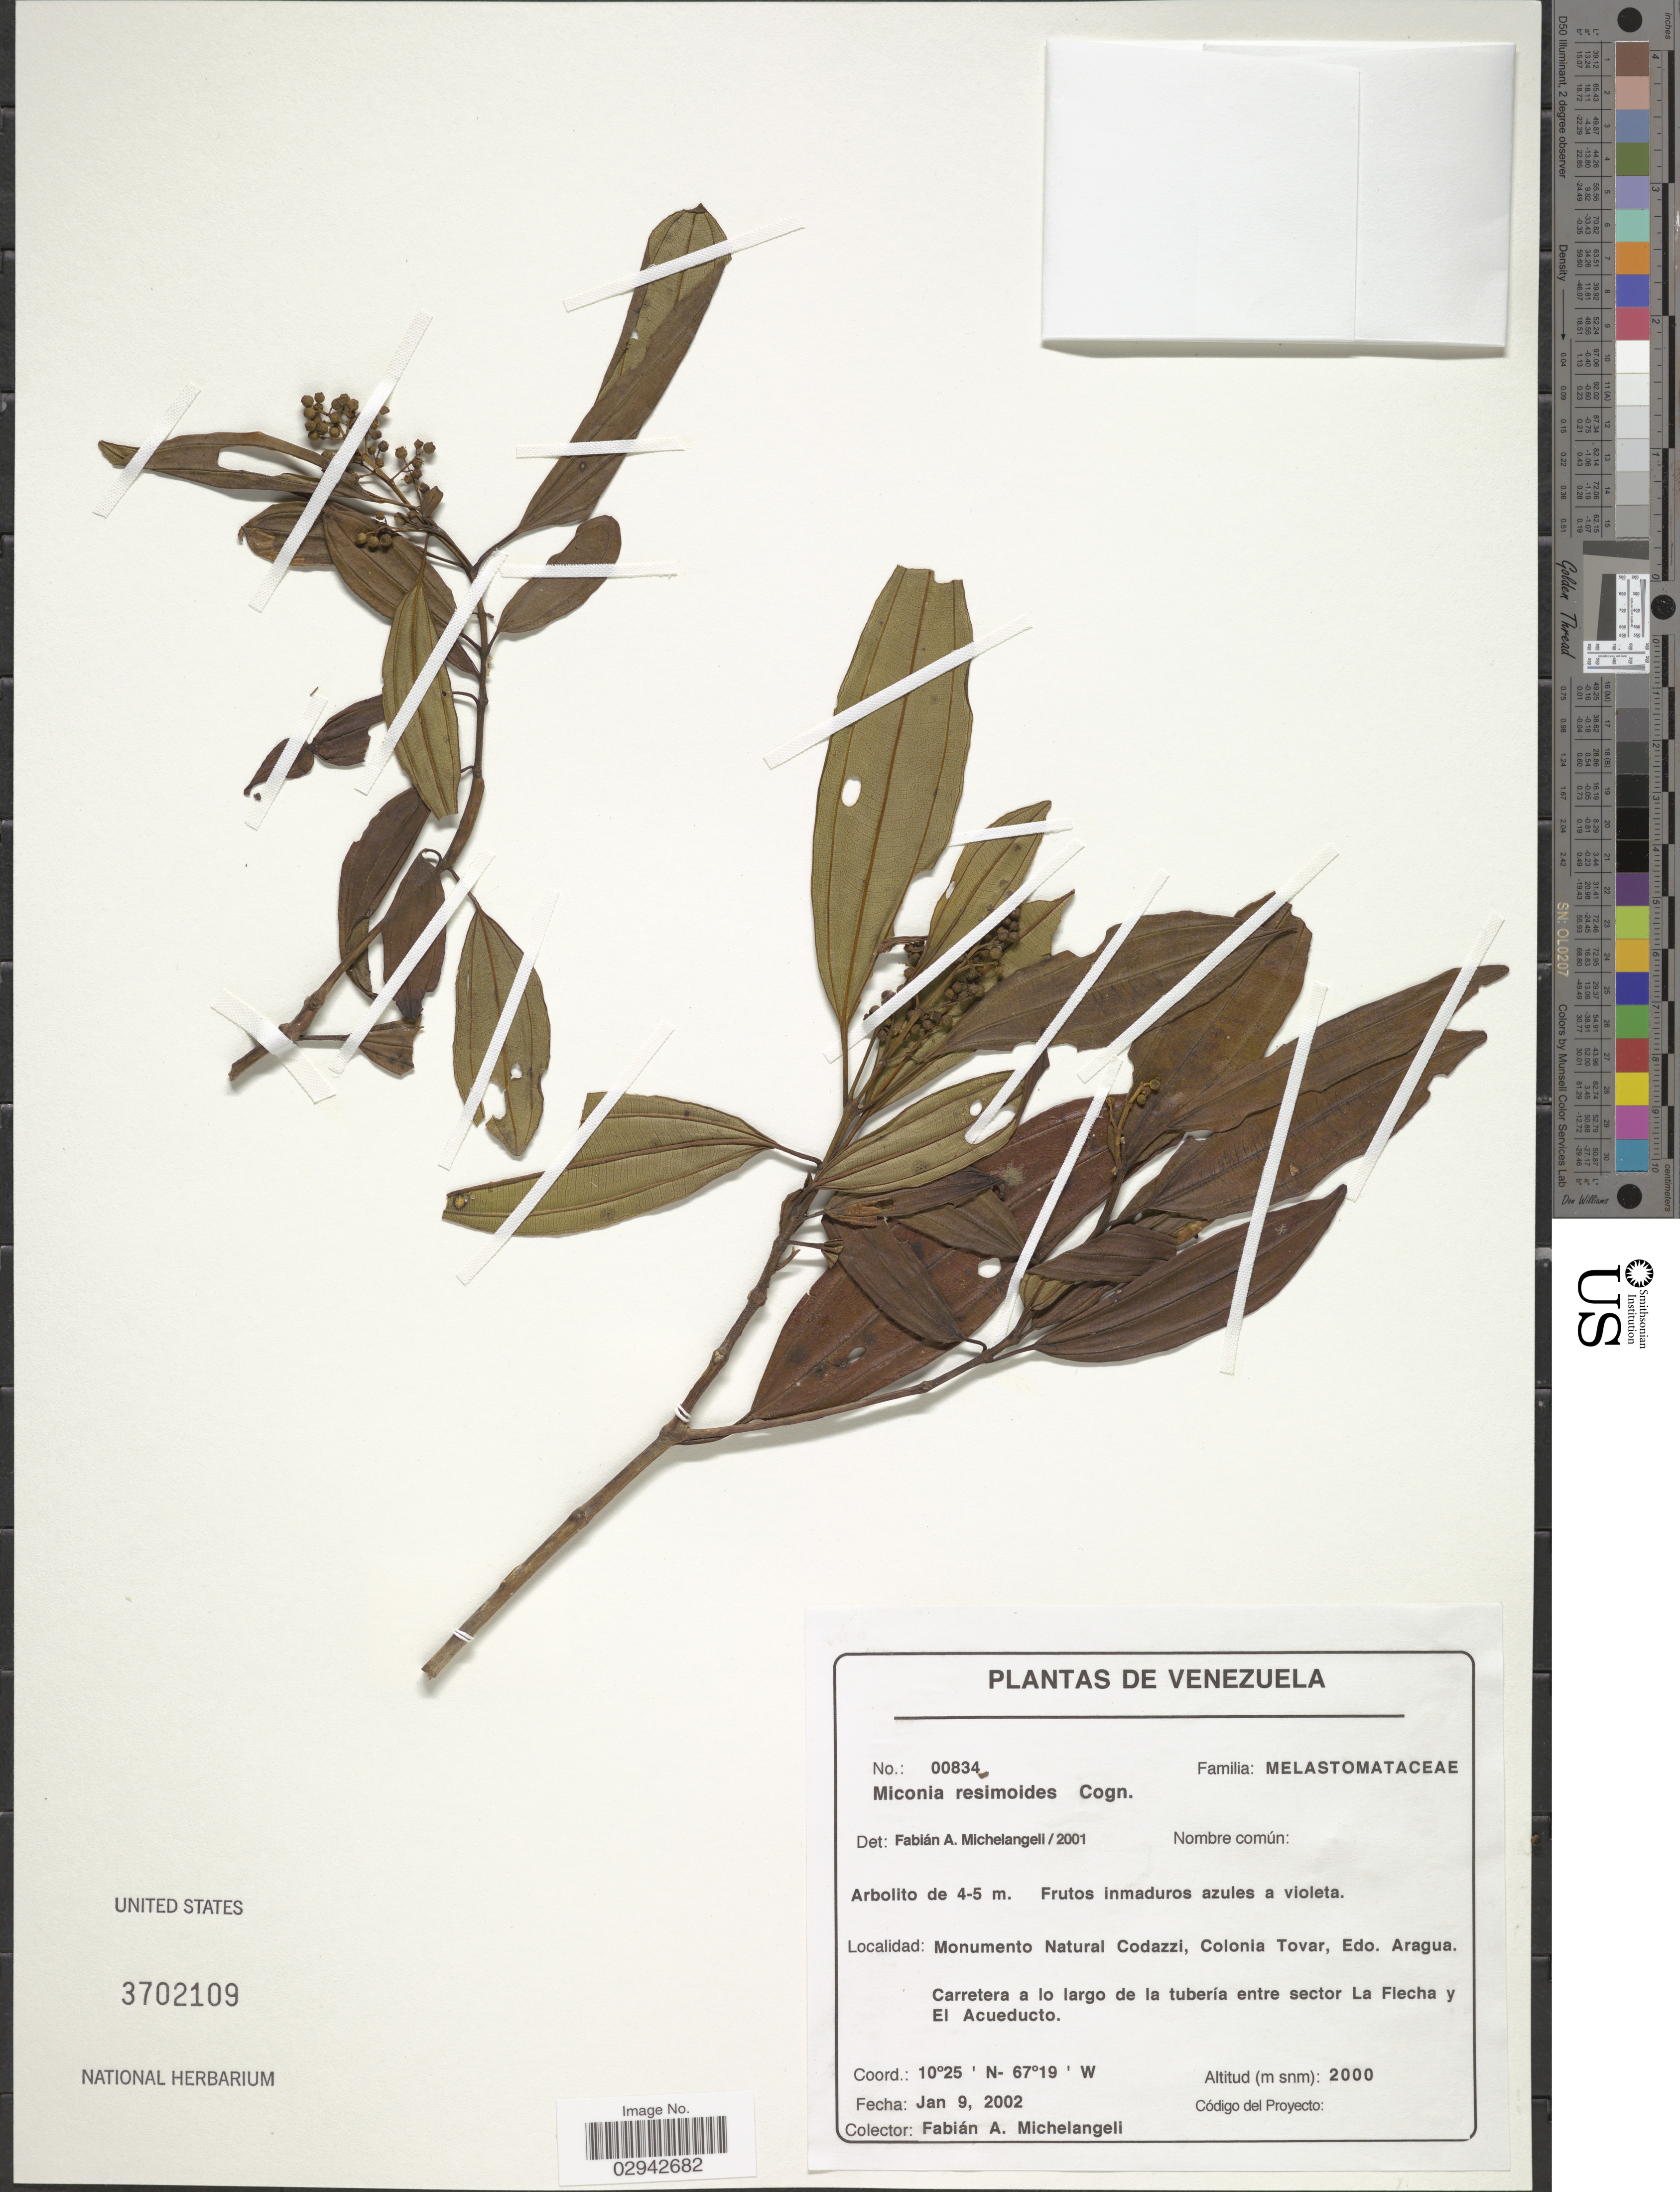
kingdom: Plantae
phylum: Tracheophyta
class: Magnoliopsida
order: Myrtales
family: Melastomataceae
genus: Miconia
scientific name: Miconia resimoides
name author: Cogn. in A. DC.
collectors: F. A. Michelangeli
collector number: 00834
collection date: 2002-01-09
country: Venezuela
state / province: Aragua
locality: Monumento Natural Codazzi, Colonia Tovar, Carretera a lo lardo de la tuberia entre sector La Flecha y El Acueducto.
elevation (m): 2000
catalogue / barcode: US 3702109